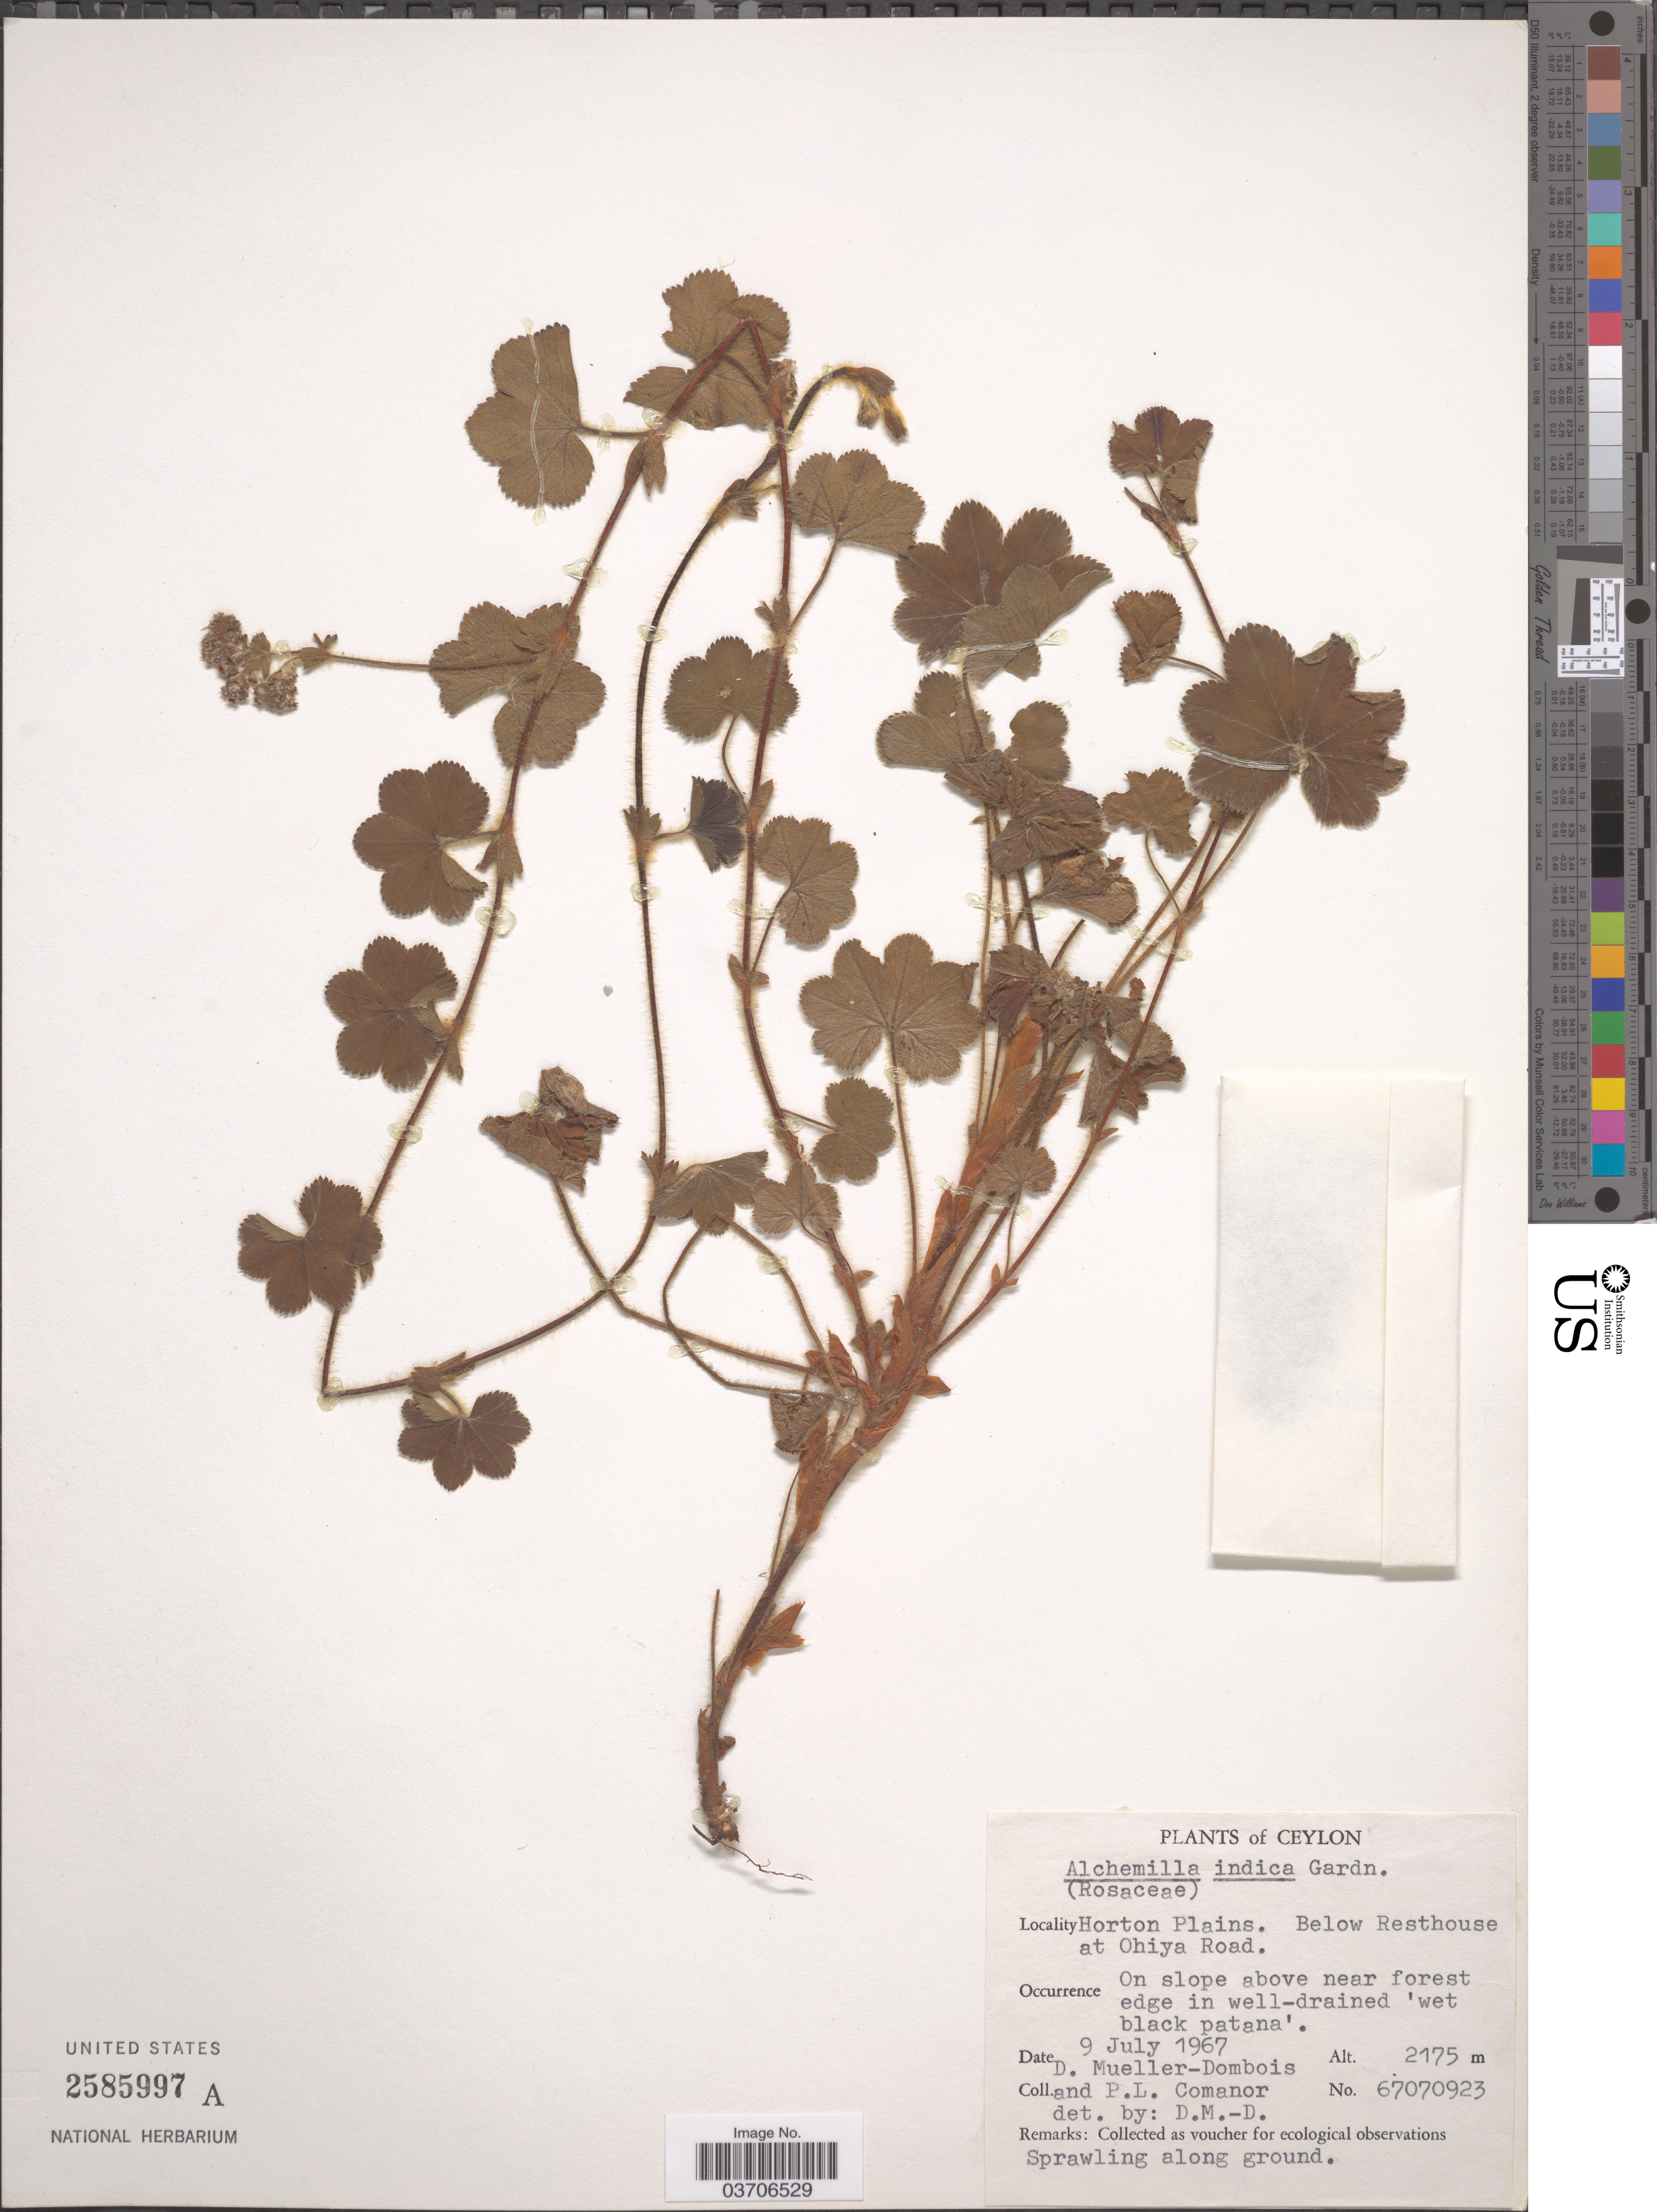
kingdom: Plantae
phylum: Tracheophyta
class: Magnoliopsida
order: Rosales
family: Rosaceae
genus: Alchemilla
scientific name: Alchemilla indica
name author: Gardner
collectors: D. Mueller-Dombois & P. Comanor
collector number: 67070923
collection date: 1967-07-09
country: Sri Lanka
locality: Ceylon. Horton Plains. Below Resthouse at Ohiya Road.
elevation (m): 2175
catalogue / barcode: US 2585997A